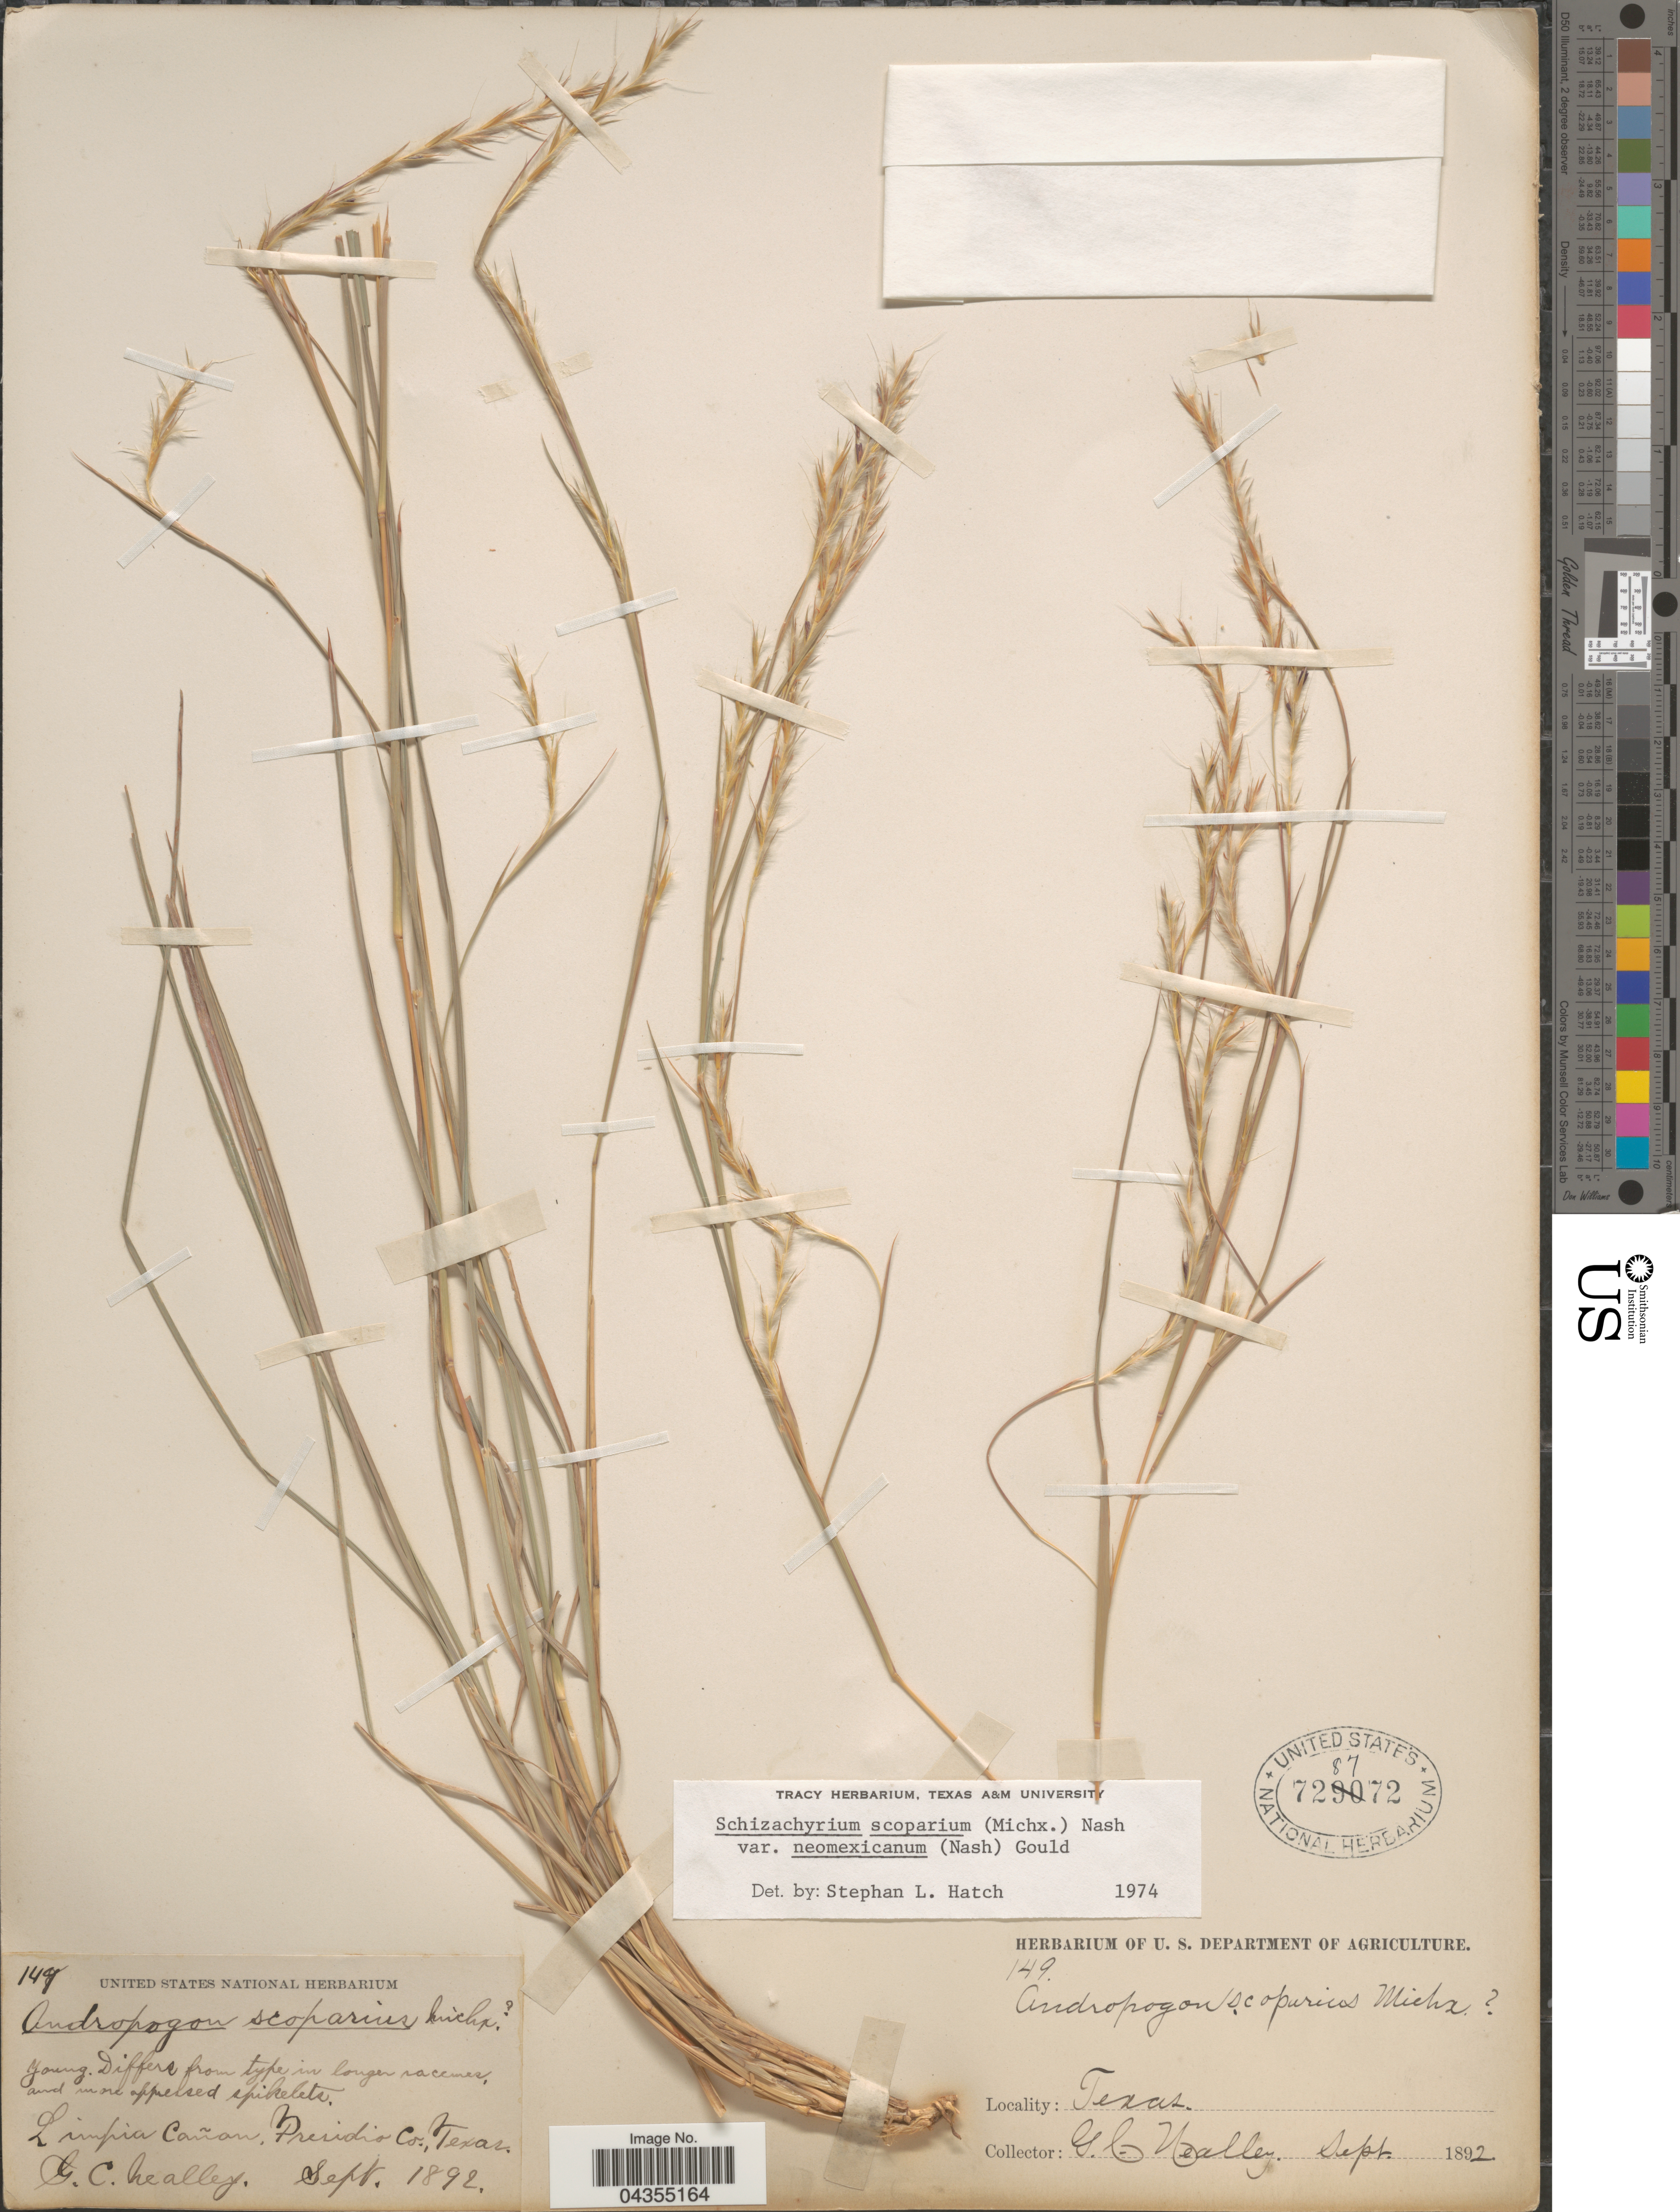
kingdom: Plantae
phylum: Tracheophyta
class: Liliopsida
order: Poales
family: Poaceae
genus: Schizachyrium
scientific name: Schizachyrium scoparium var. neomexicanum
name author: (Nash) Gould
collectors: G. C. Nealley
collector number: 149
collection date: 1892-09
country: United States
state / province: Texas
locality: Limpia Cañon. Presidio Co.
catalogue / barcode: US 728772